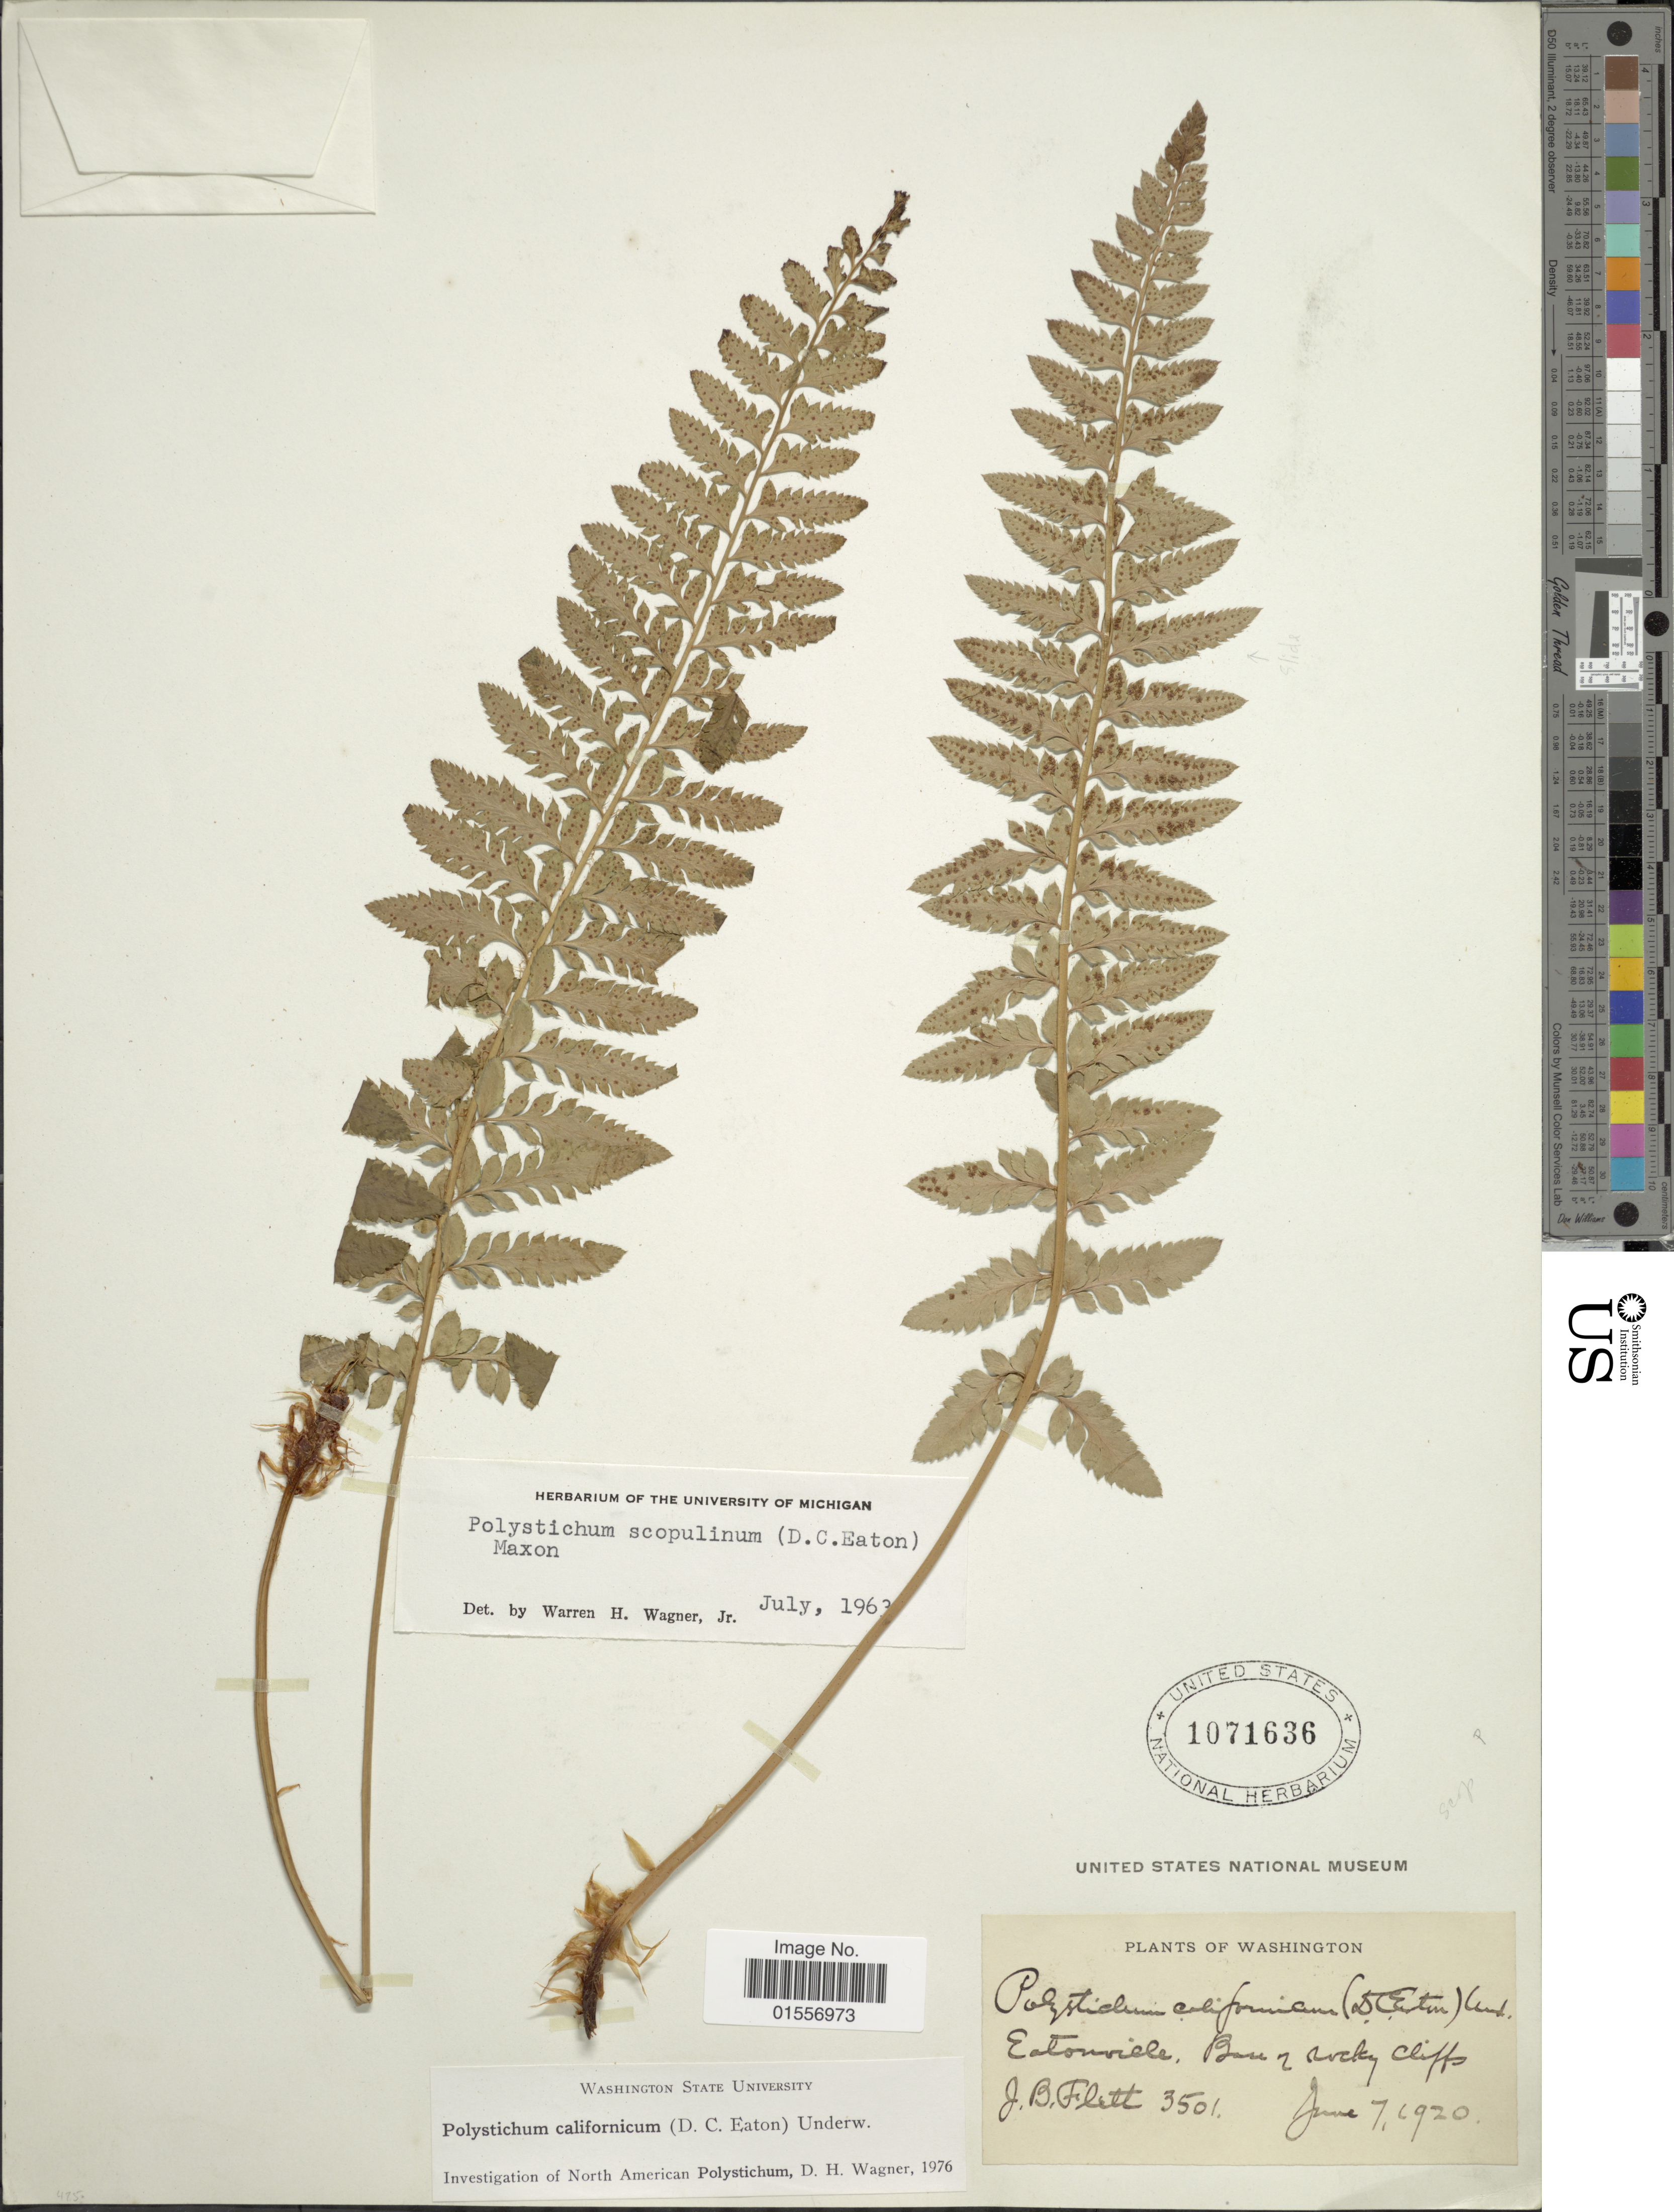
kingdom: Plantae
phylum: Tracheophyta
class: Polypodiopsida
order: Polypodiales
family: Dryopteridaceae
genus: Polystichum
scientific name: Polystichum californicum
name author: (D.C. Eaton) Diels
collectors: J. Flett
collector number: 3501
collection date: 1920-06-07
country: United States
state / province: Washington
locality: Eatonville, Base of rocky cliffs.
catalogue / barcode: US 1071636